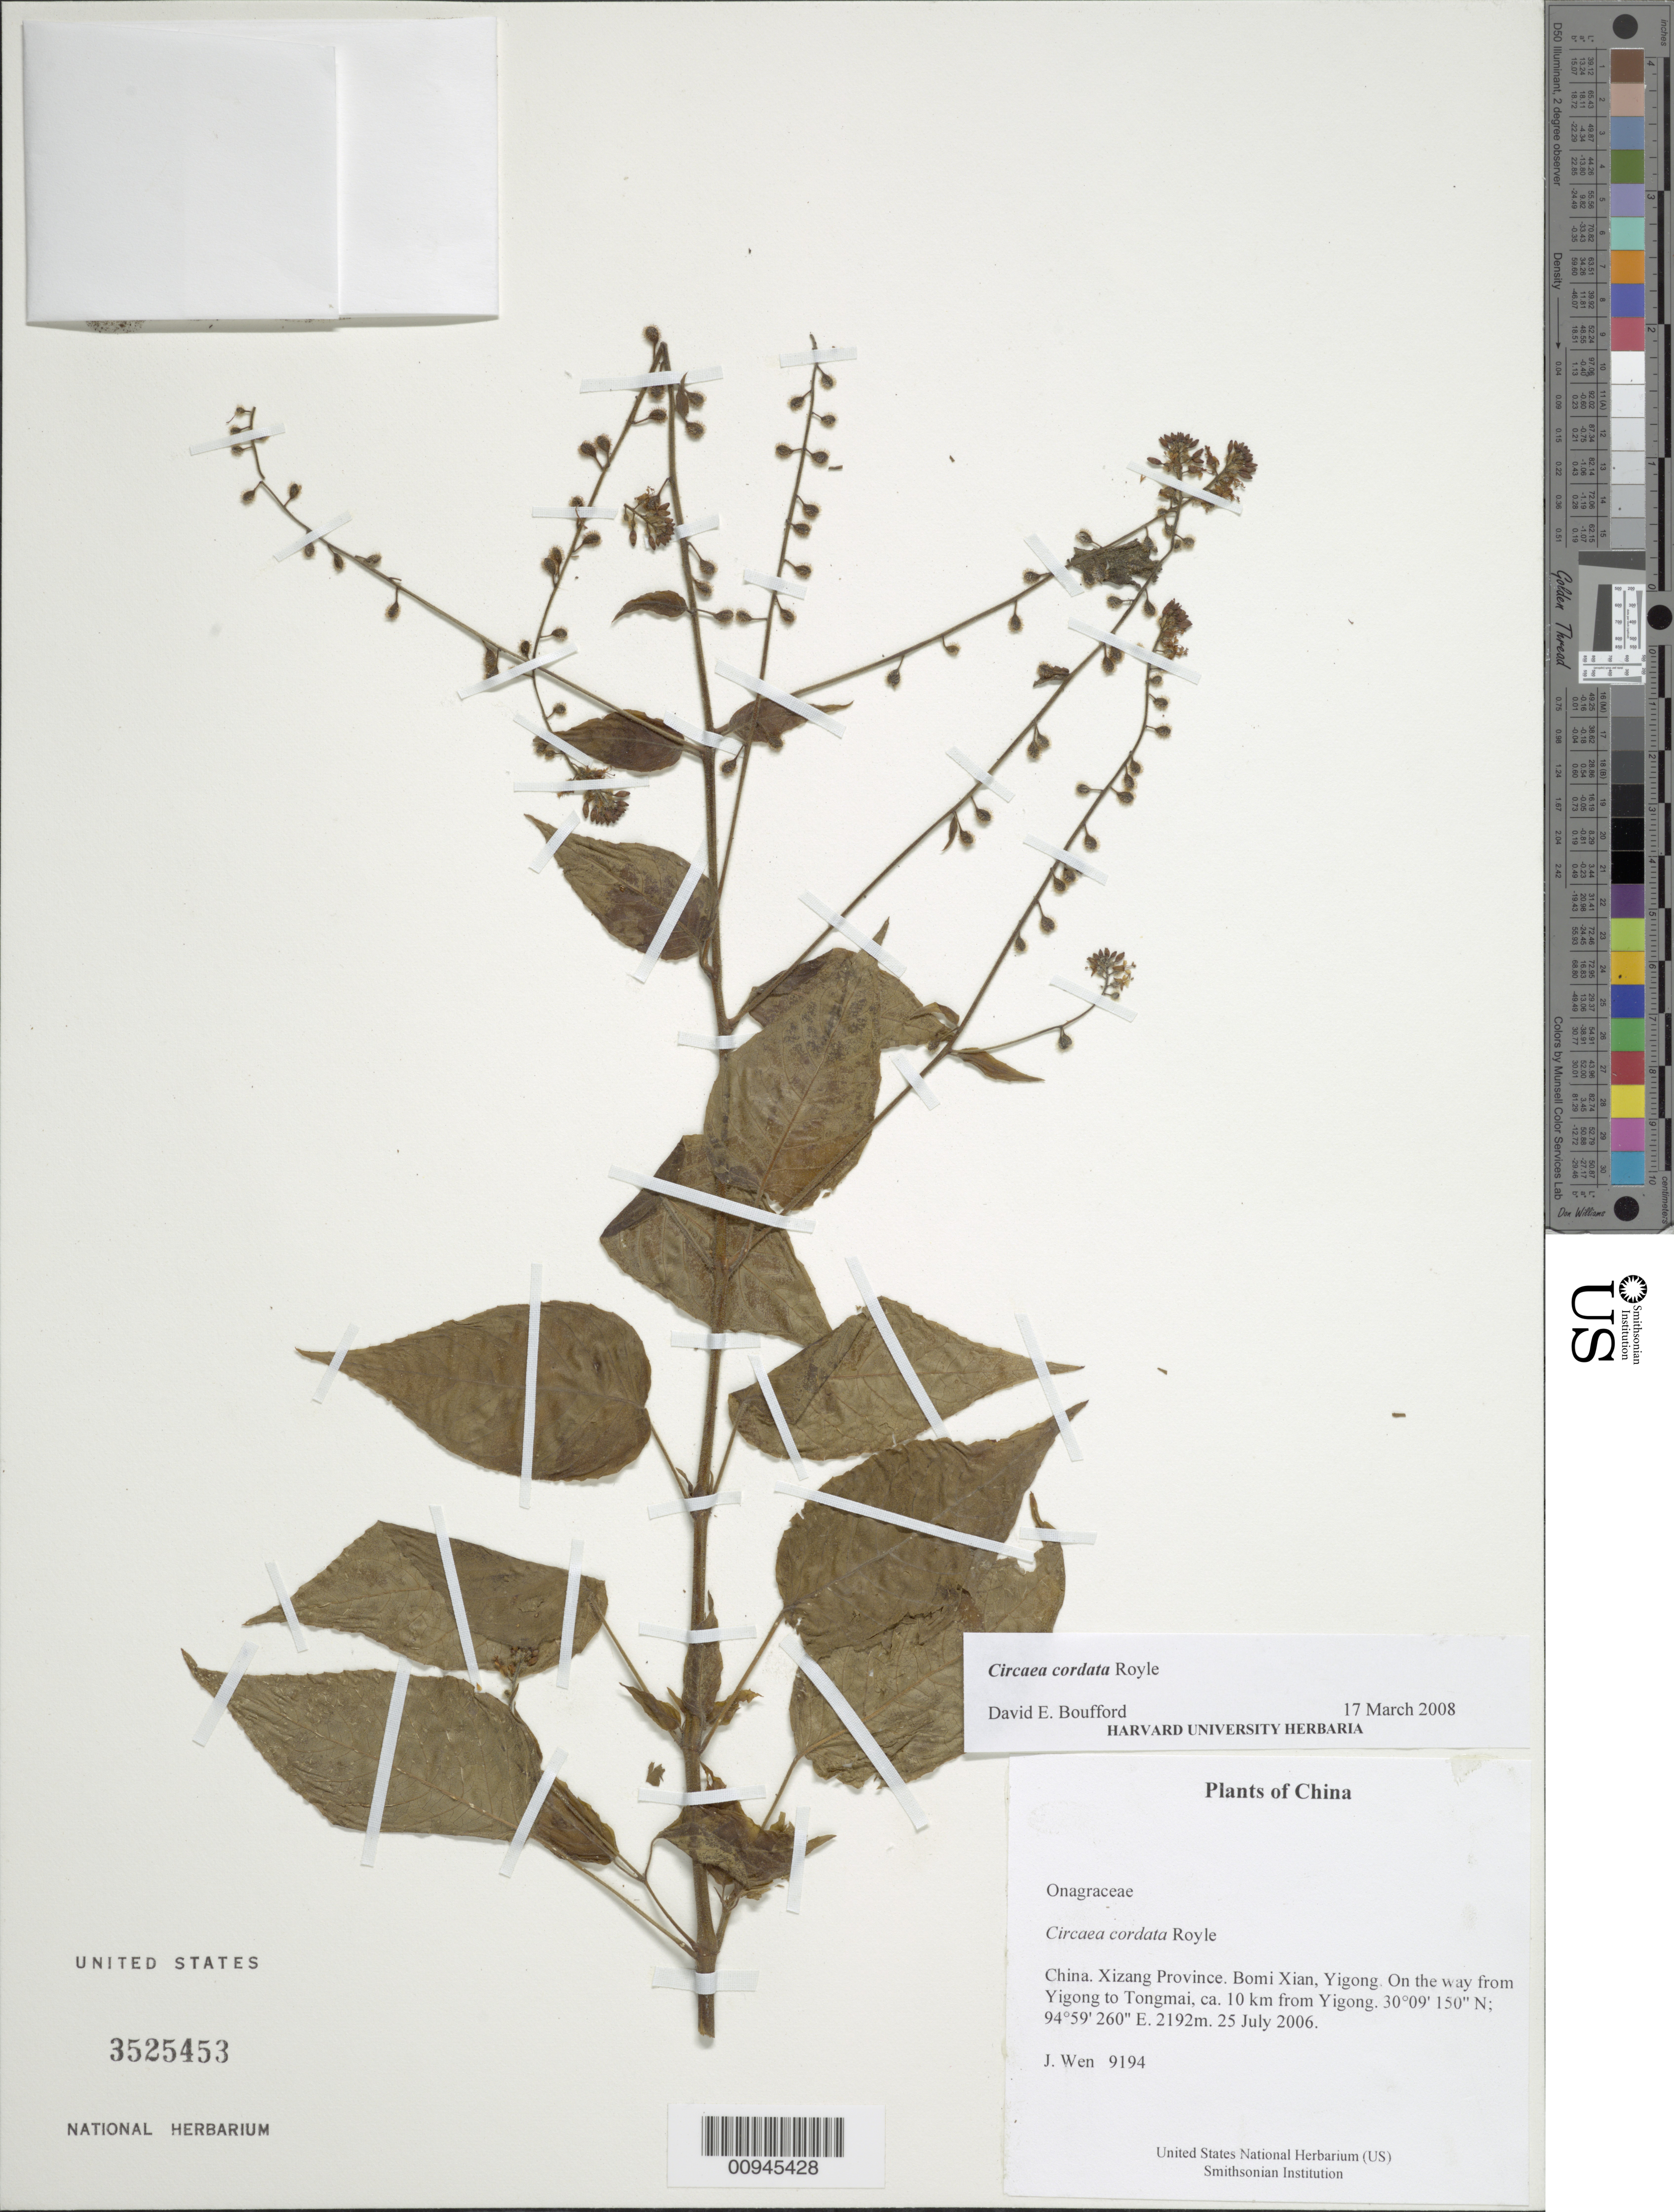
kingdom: Plantae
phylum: Tracheophyta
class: Magnoliopsida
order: Myrtales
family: Onagraceae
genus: Circaea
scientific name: Circaea cordata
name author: Royle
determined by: Boufford, D. E.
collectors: J. Bowen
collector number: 9194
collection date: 2006-07-25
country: China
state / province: Xizang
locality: Bomi Chan, Yigong. On the way from Yigong to Tongmai, ca. 10 km from Yigong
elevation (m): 2192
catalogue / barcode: US 3525453